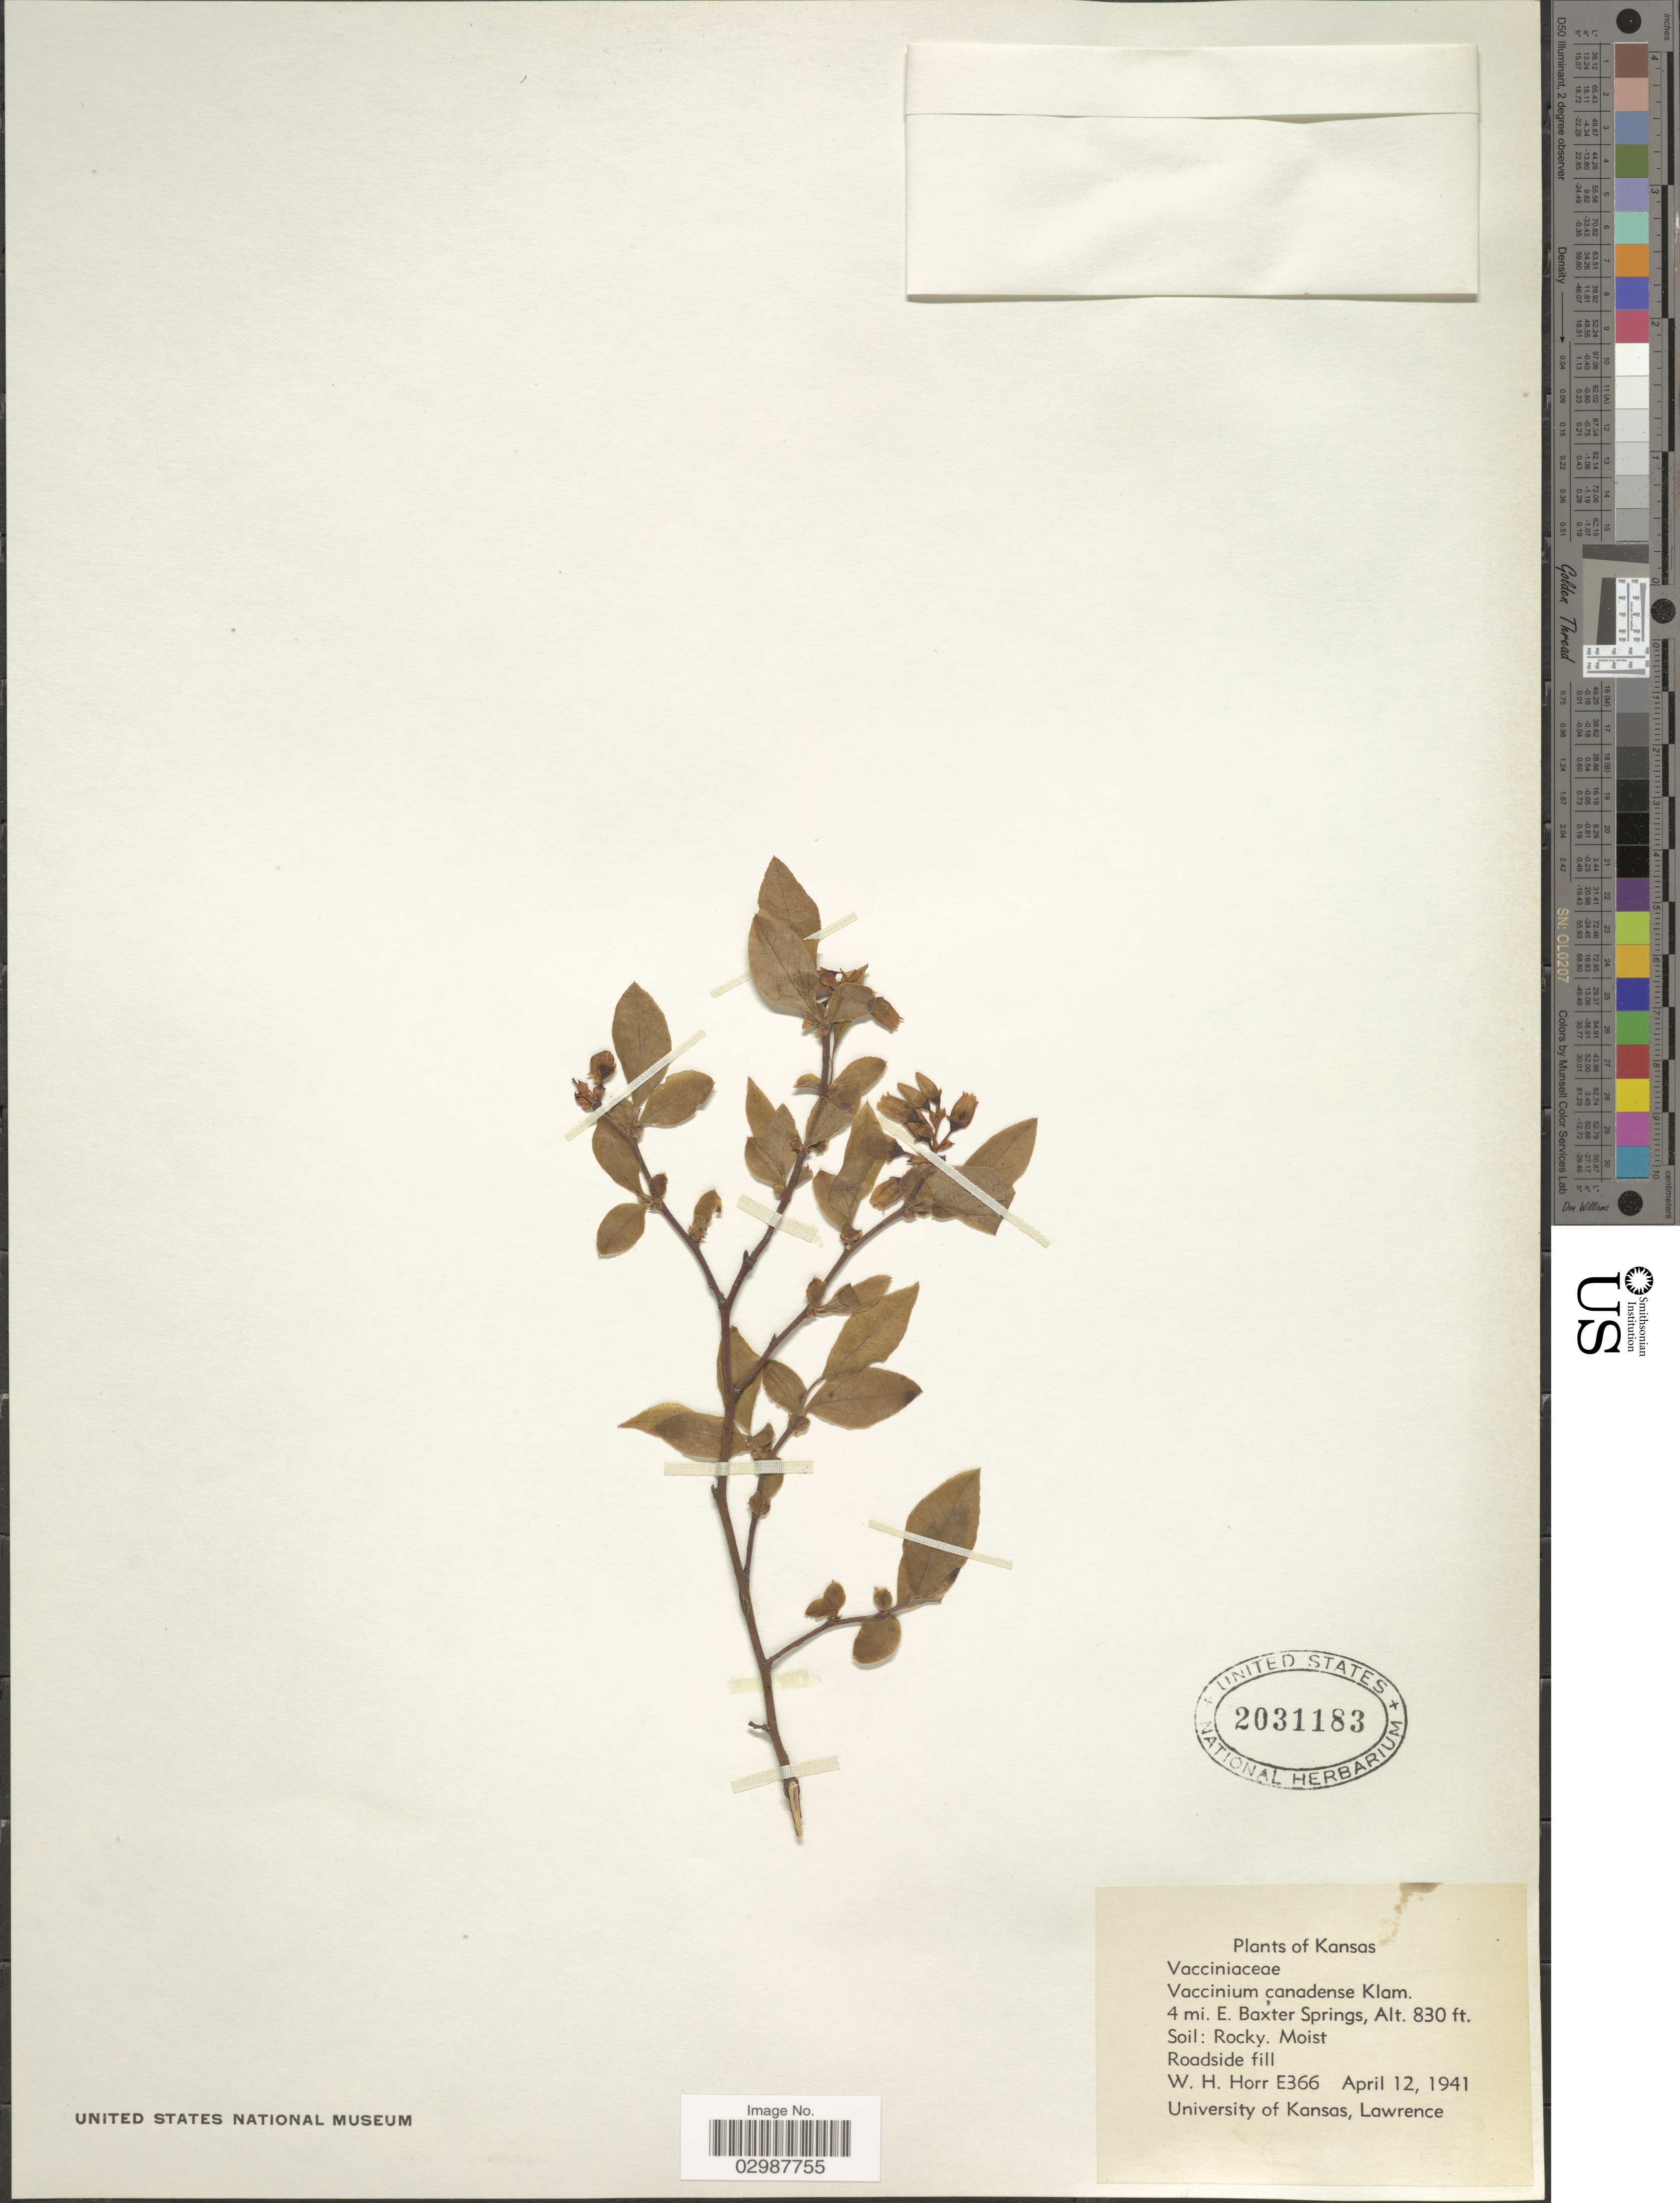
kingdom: Plantae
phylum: Tracheophyta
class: Magnoliopsida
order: Ericales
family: Ericaceae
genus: Vaccinium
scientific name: Vaccinium canadense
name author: Kalm ex Richardson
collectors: W. H. Horr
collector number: E366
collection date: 1941-04-12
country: United States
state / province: Kansas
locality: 4 mi. E. of Baxter Springs.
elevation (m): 253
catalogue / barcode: US 2031183